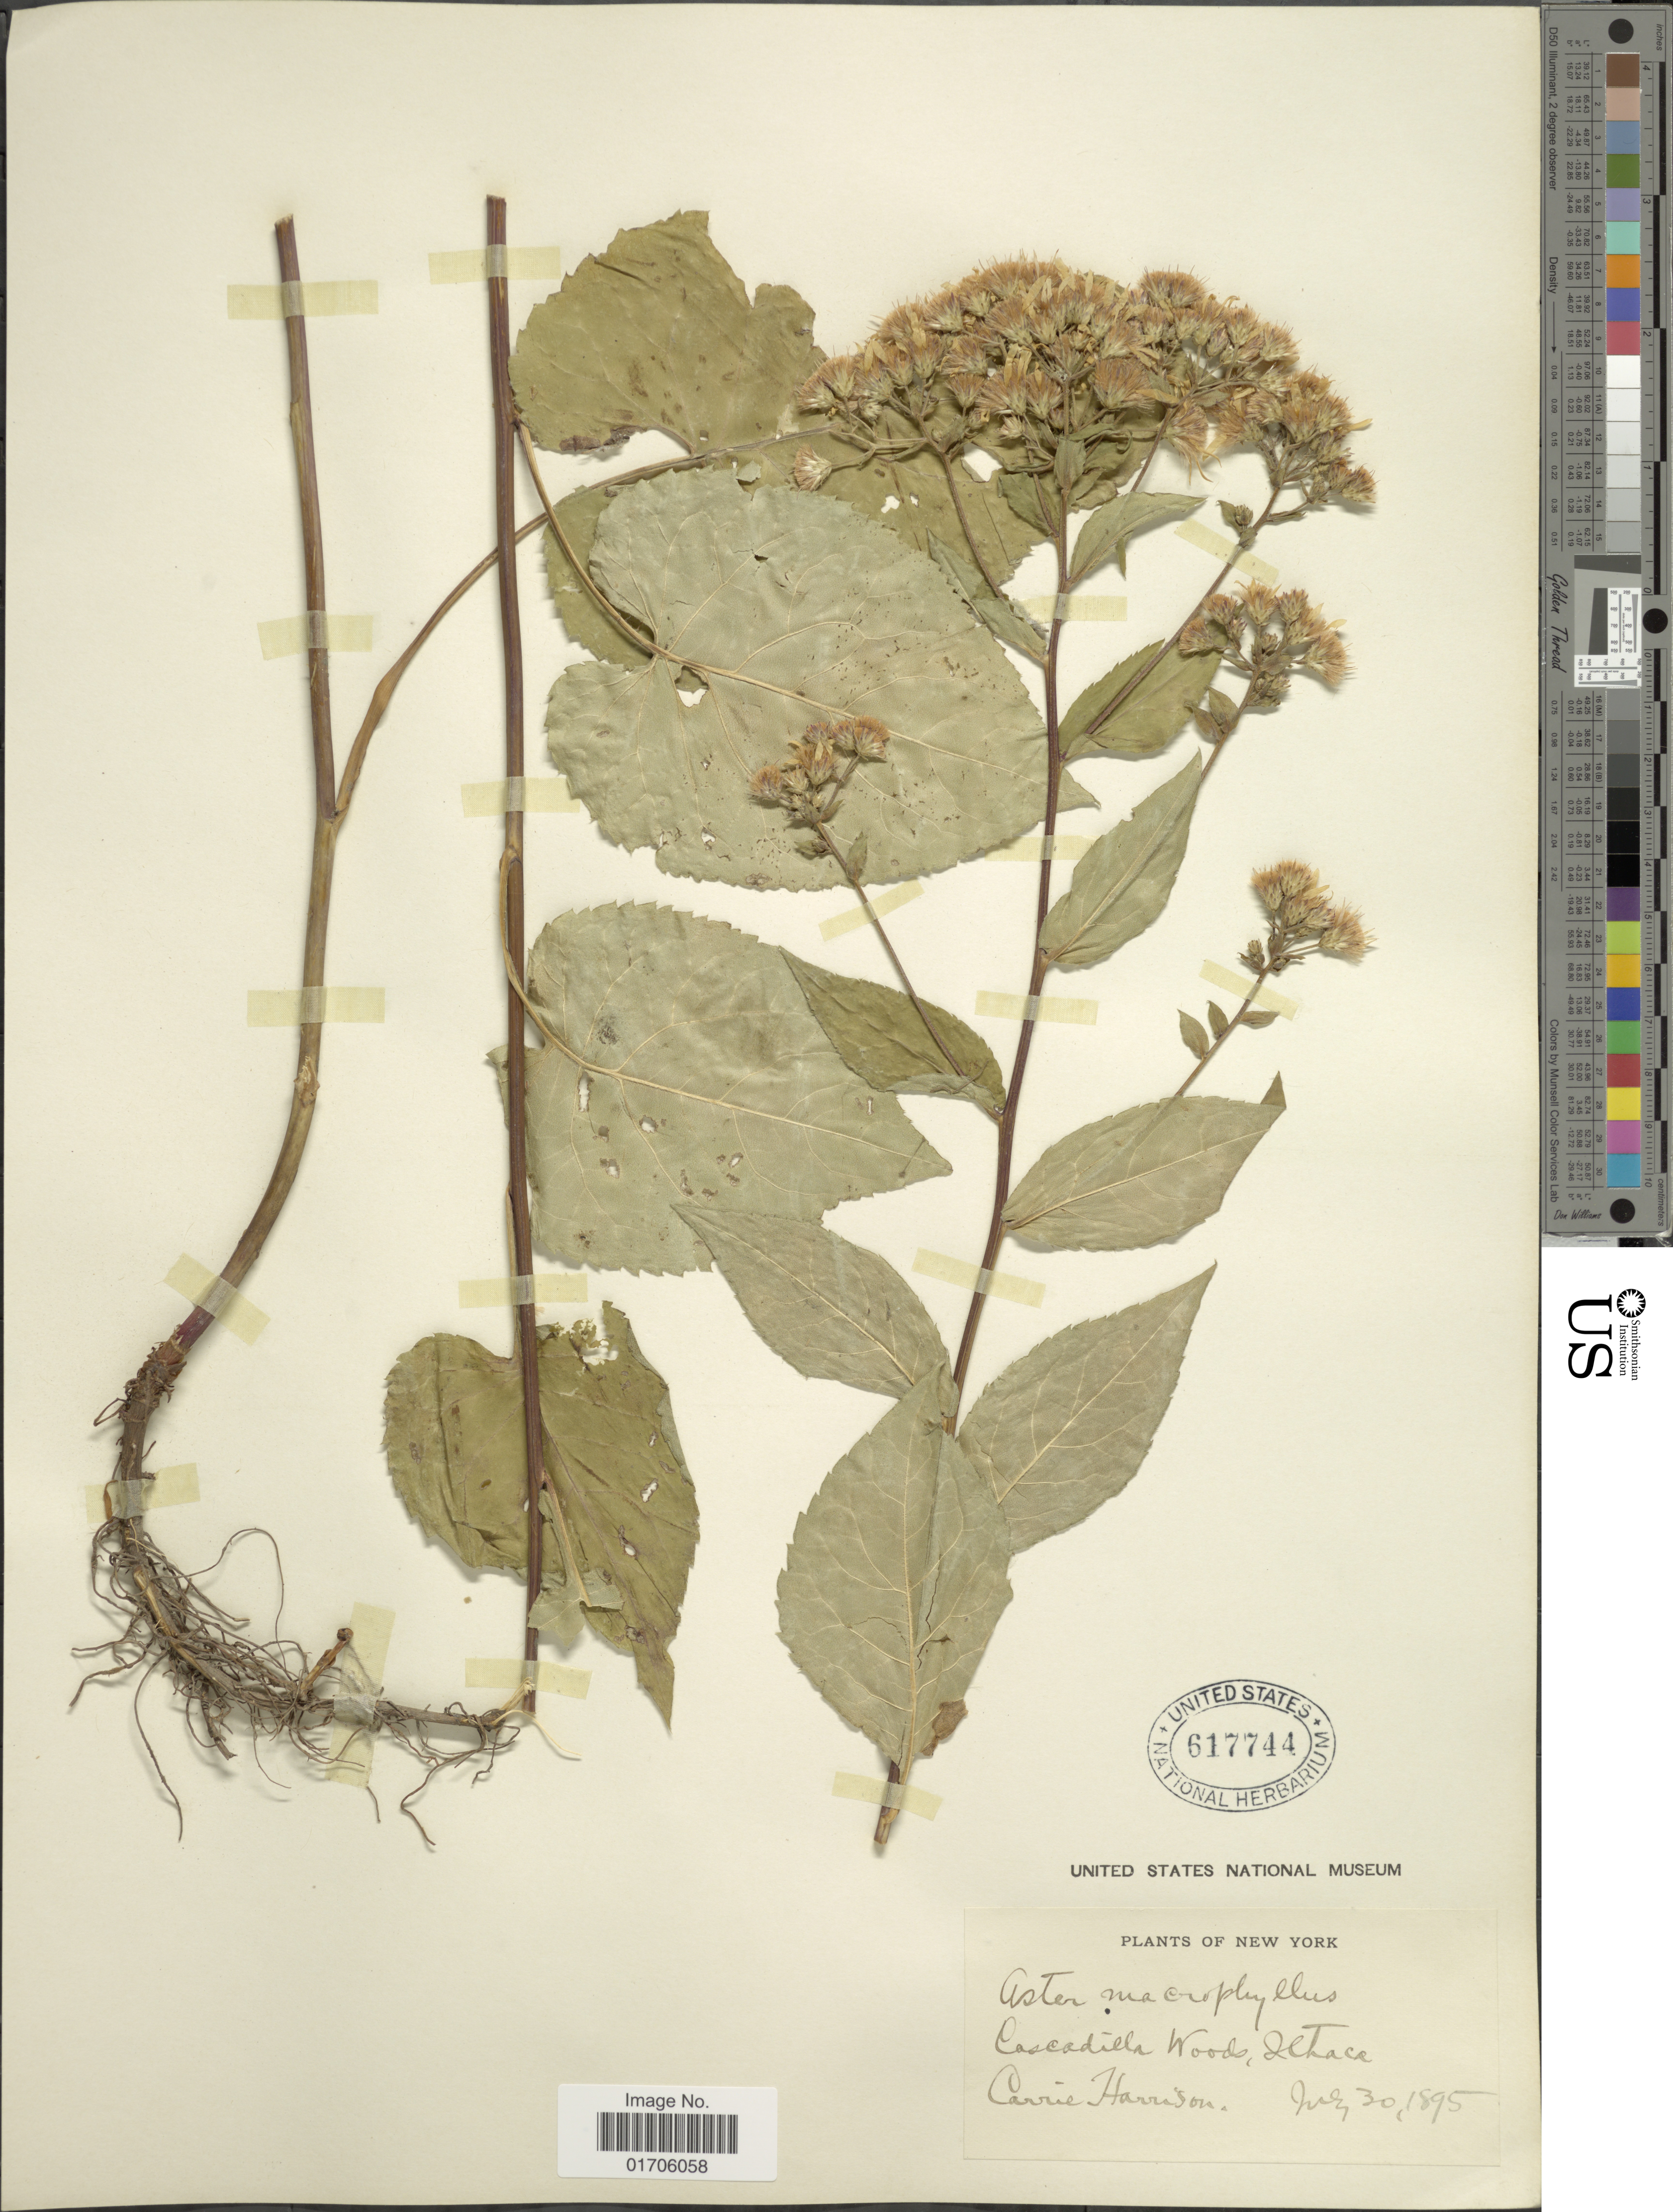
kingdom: Plantae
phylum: Tracheophyta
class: Magnoliopsida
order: Asterales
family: Asteraceae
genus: Aster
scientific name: Aster curvescens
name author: E.S. Burgess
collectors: C. Harrison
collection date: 1895-07-30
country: United States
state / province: New York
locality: New York. Cascadilla Woods, Ithaca.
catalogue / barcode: US 617744